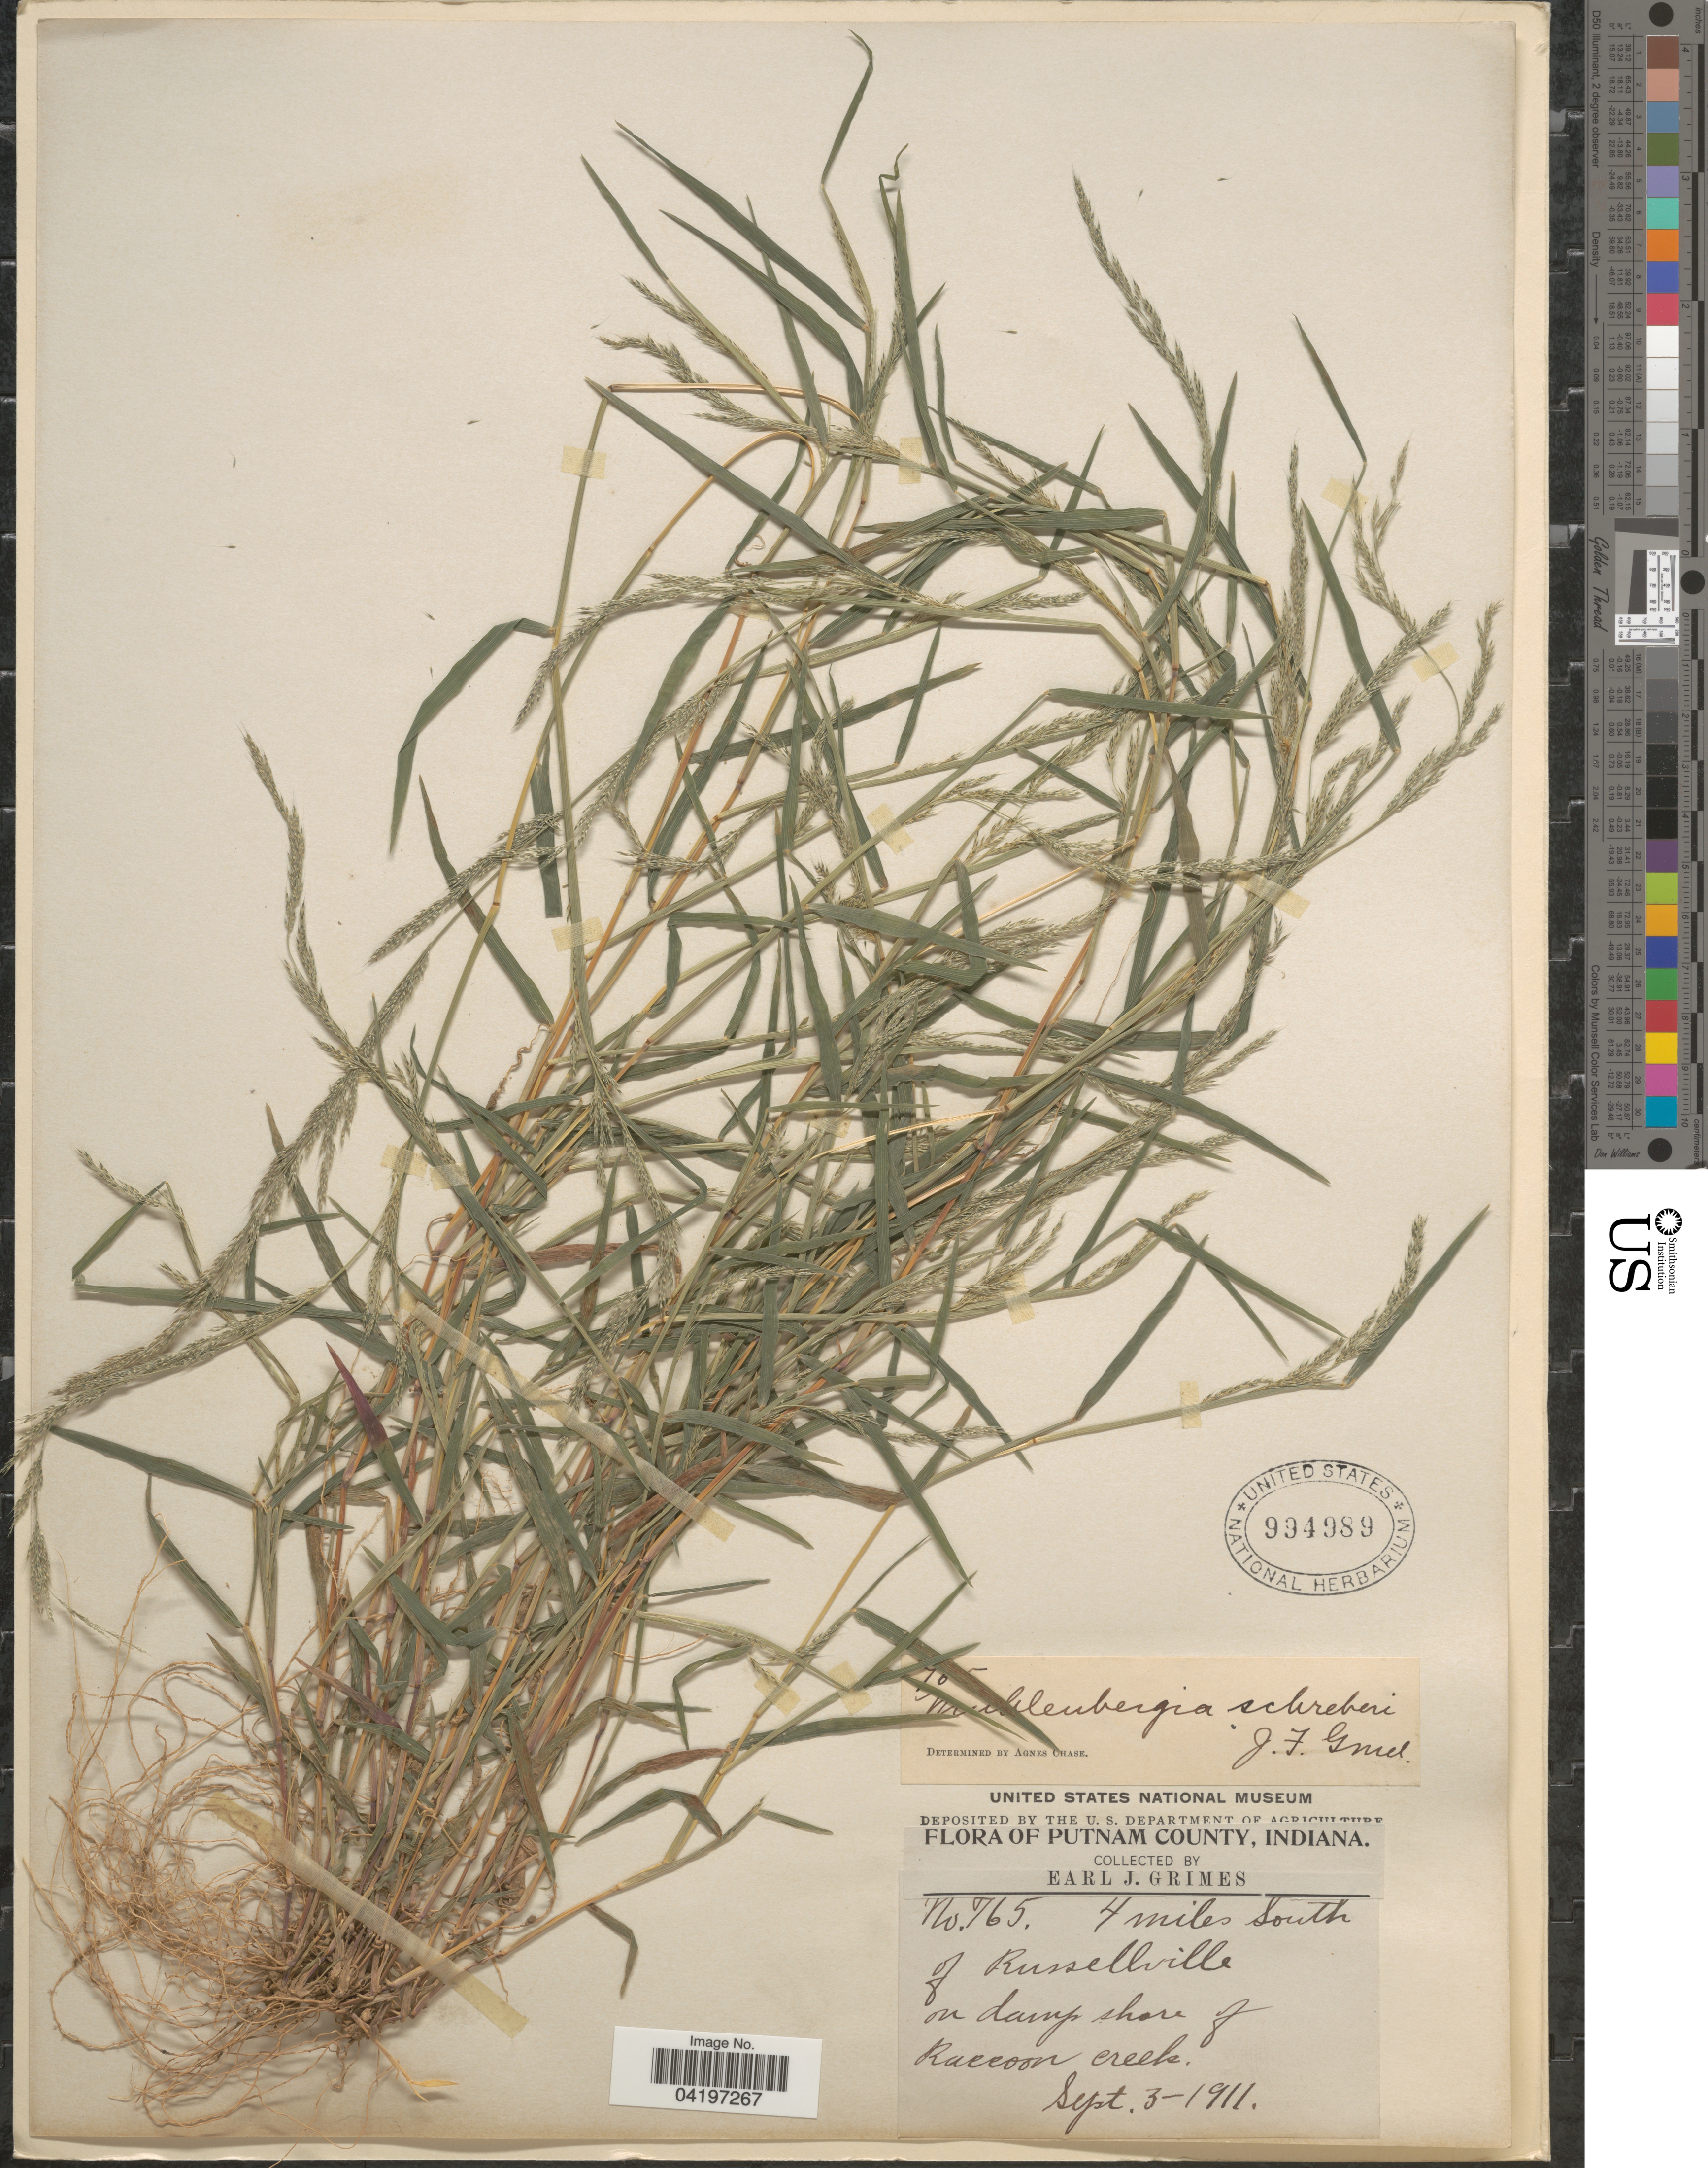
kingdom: Plantae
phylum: Tracheophyta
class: Liliopsida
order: Poales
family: Poaceae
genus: Muhlenbergia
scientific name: Muhlenbergia schreberi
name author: J.F. Gmel.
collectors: E. J. Grimes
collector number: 765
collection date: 1911-09-03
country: United States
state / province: Indiana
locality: Putnam County. 4 miles South of Russellville on damp shore of Raccoon creek.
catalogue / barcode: US 994989